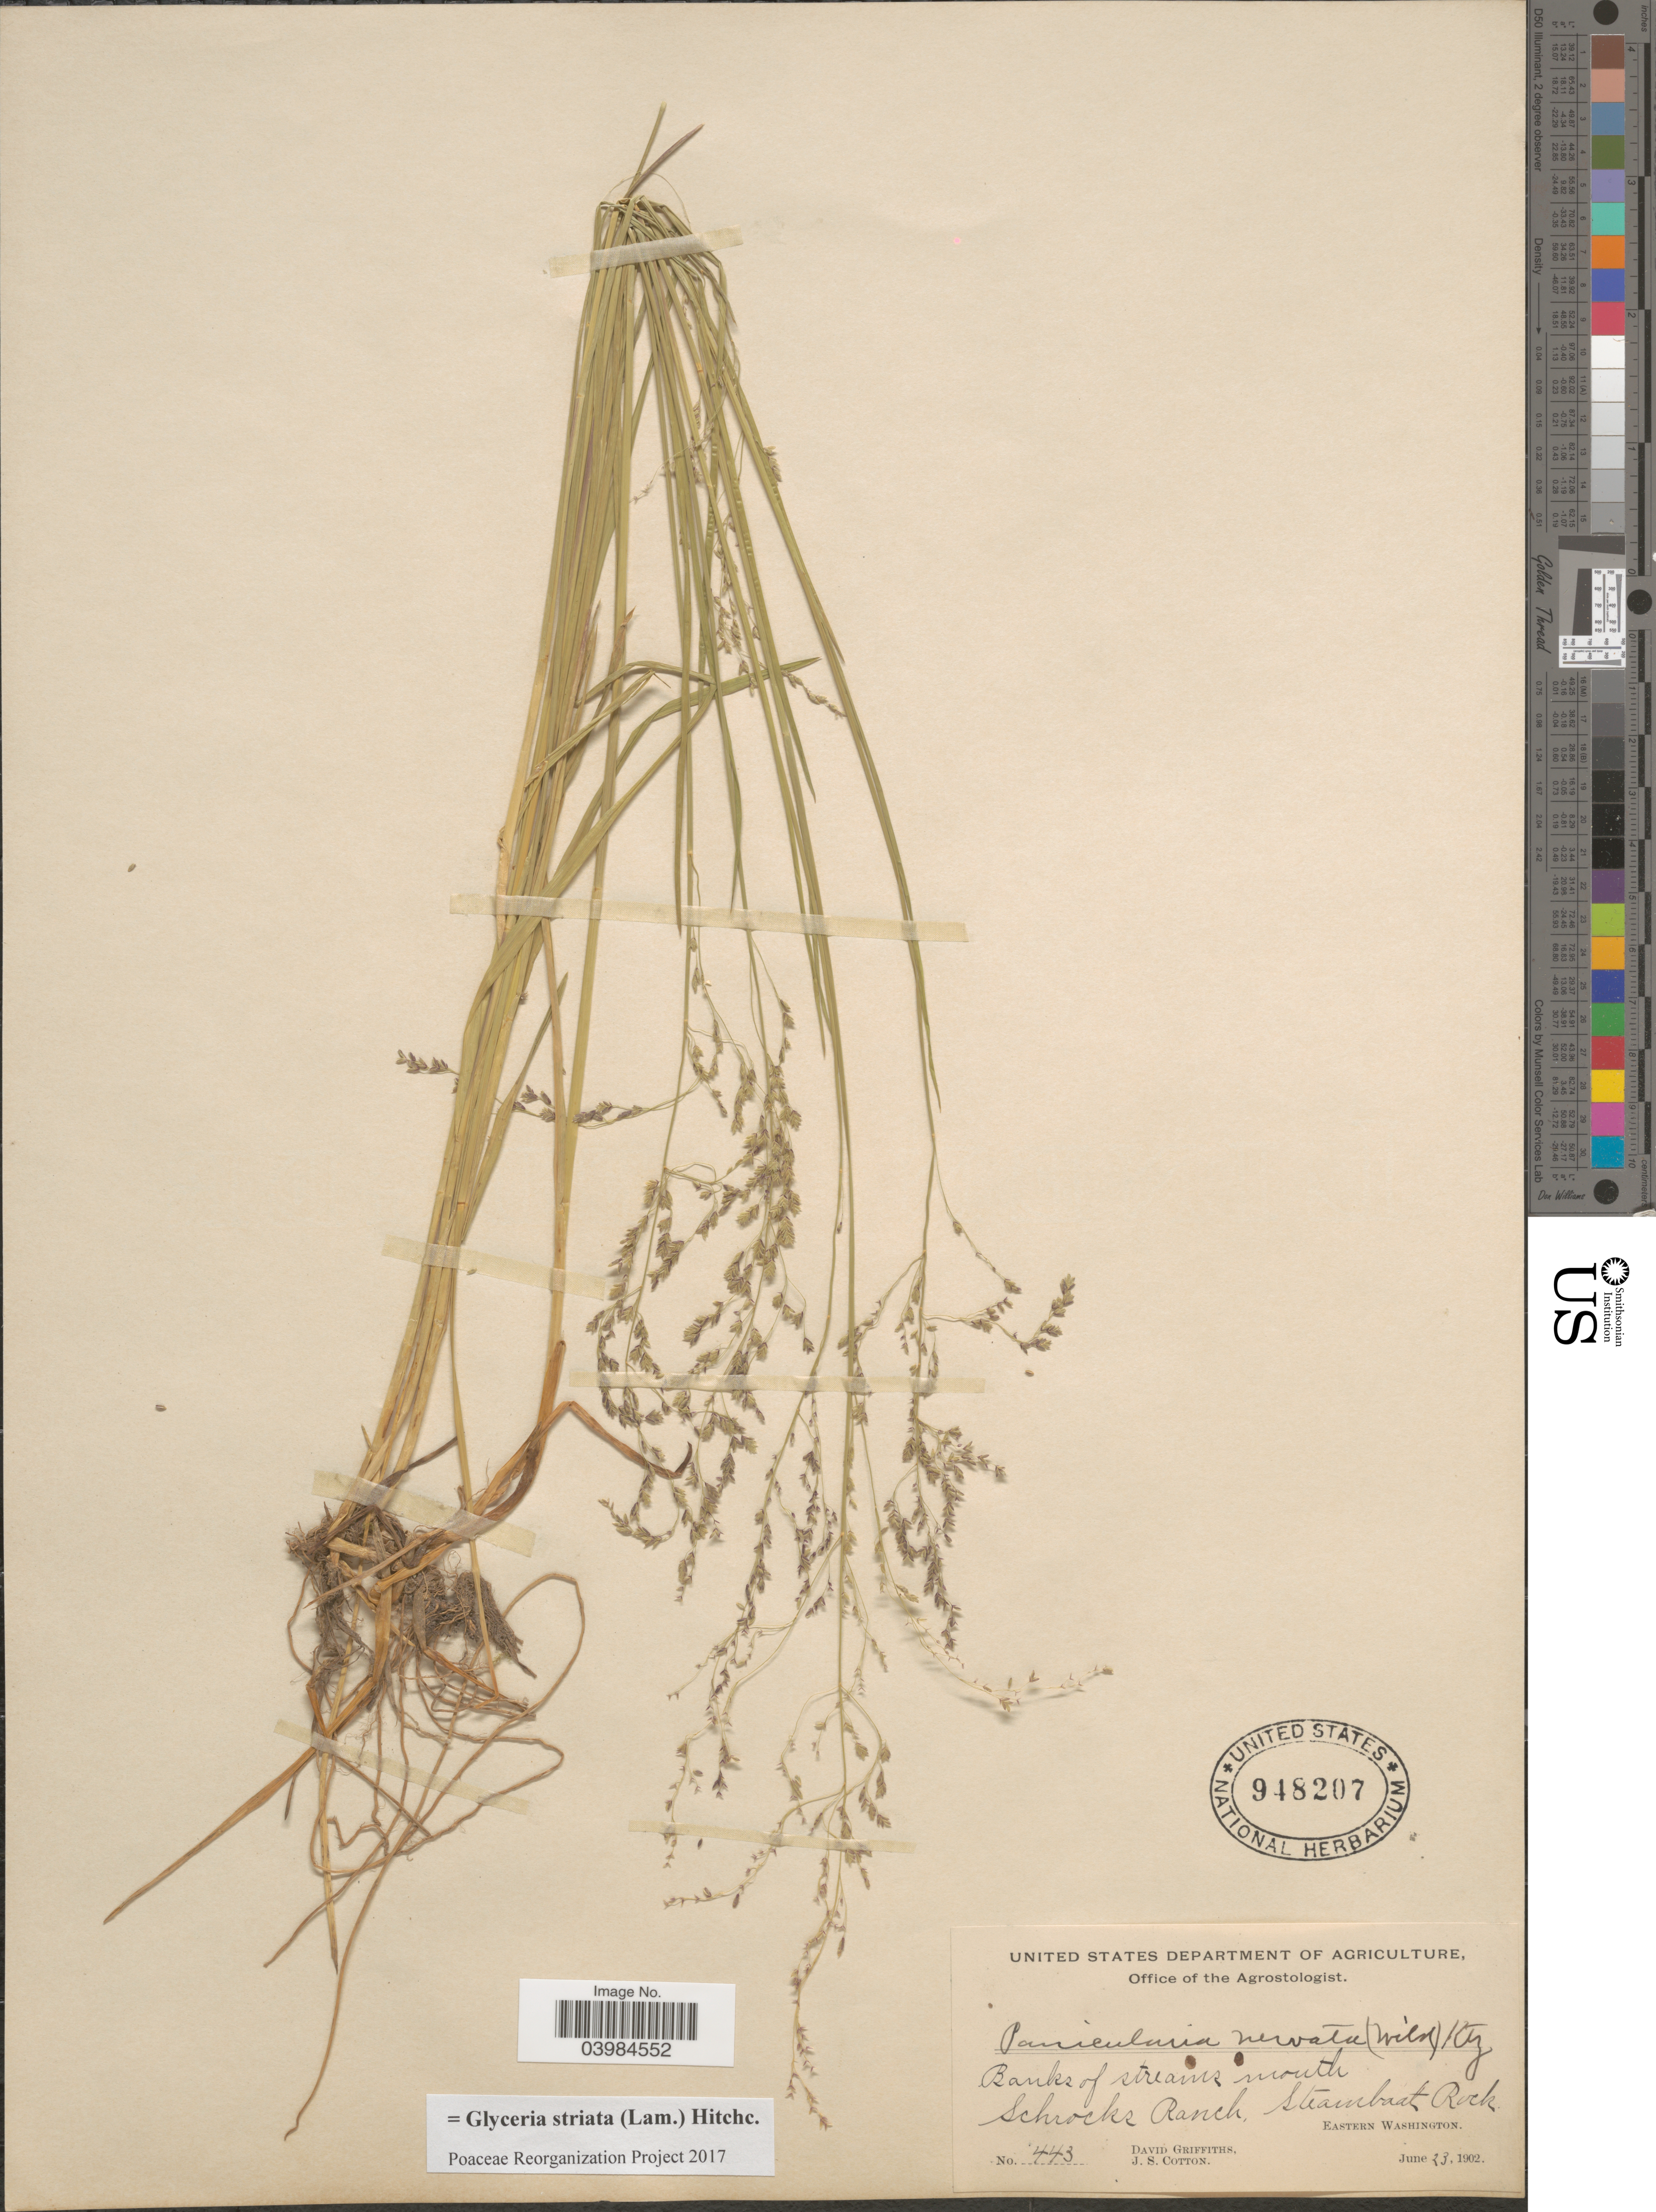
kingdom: Plantae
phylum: Tracheophyta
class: Liliopsida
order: Poales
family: Poaceae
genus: Glyceria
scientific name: Glyceria striata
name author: (Lam.) Hitchc.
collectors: D. Griffiths & J. S. Cotton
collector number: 443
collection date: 1902-06-23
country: United States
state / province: Washington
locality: Banks of streams mouth. Schrocks Ranch. Steamboat Rock. Eastern Washington.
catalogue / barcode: US 948207